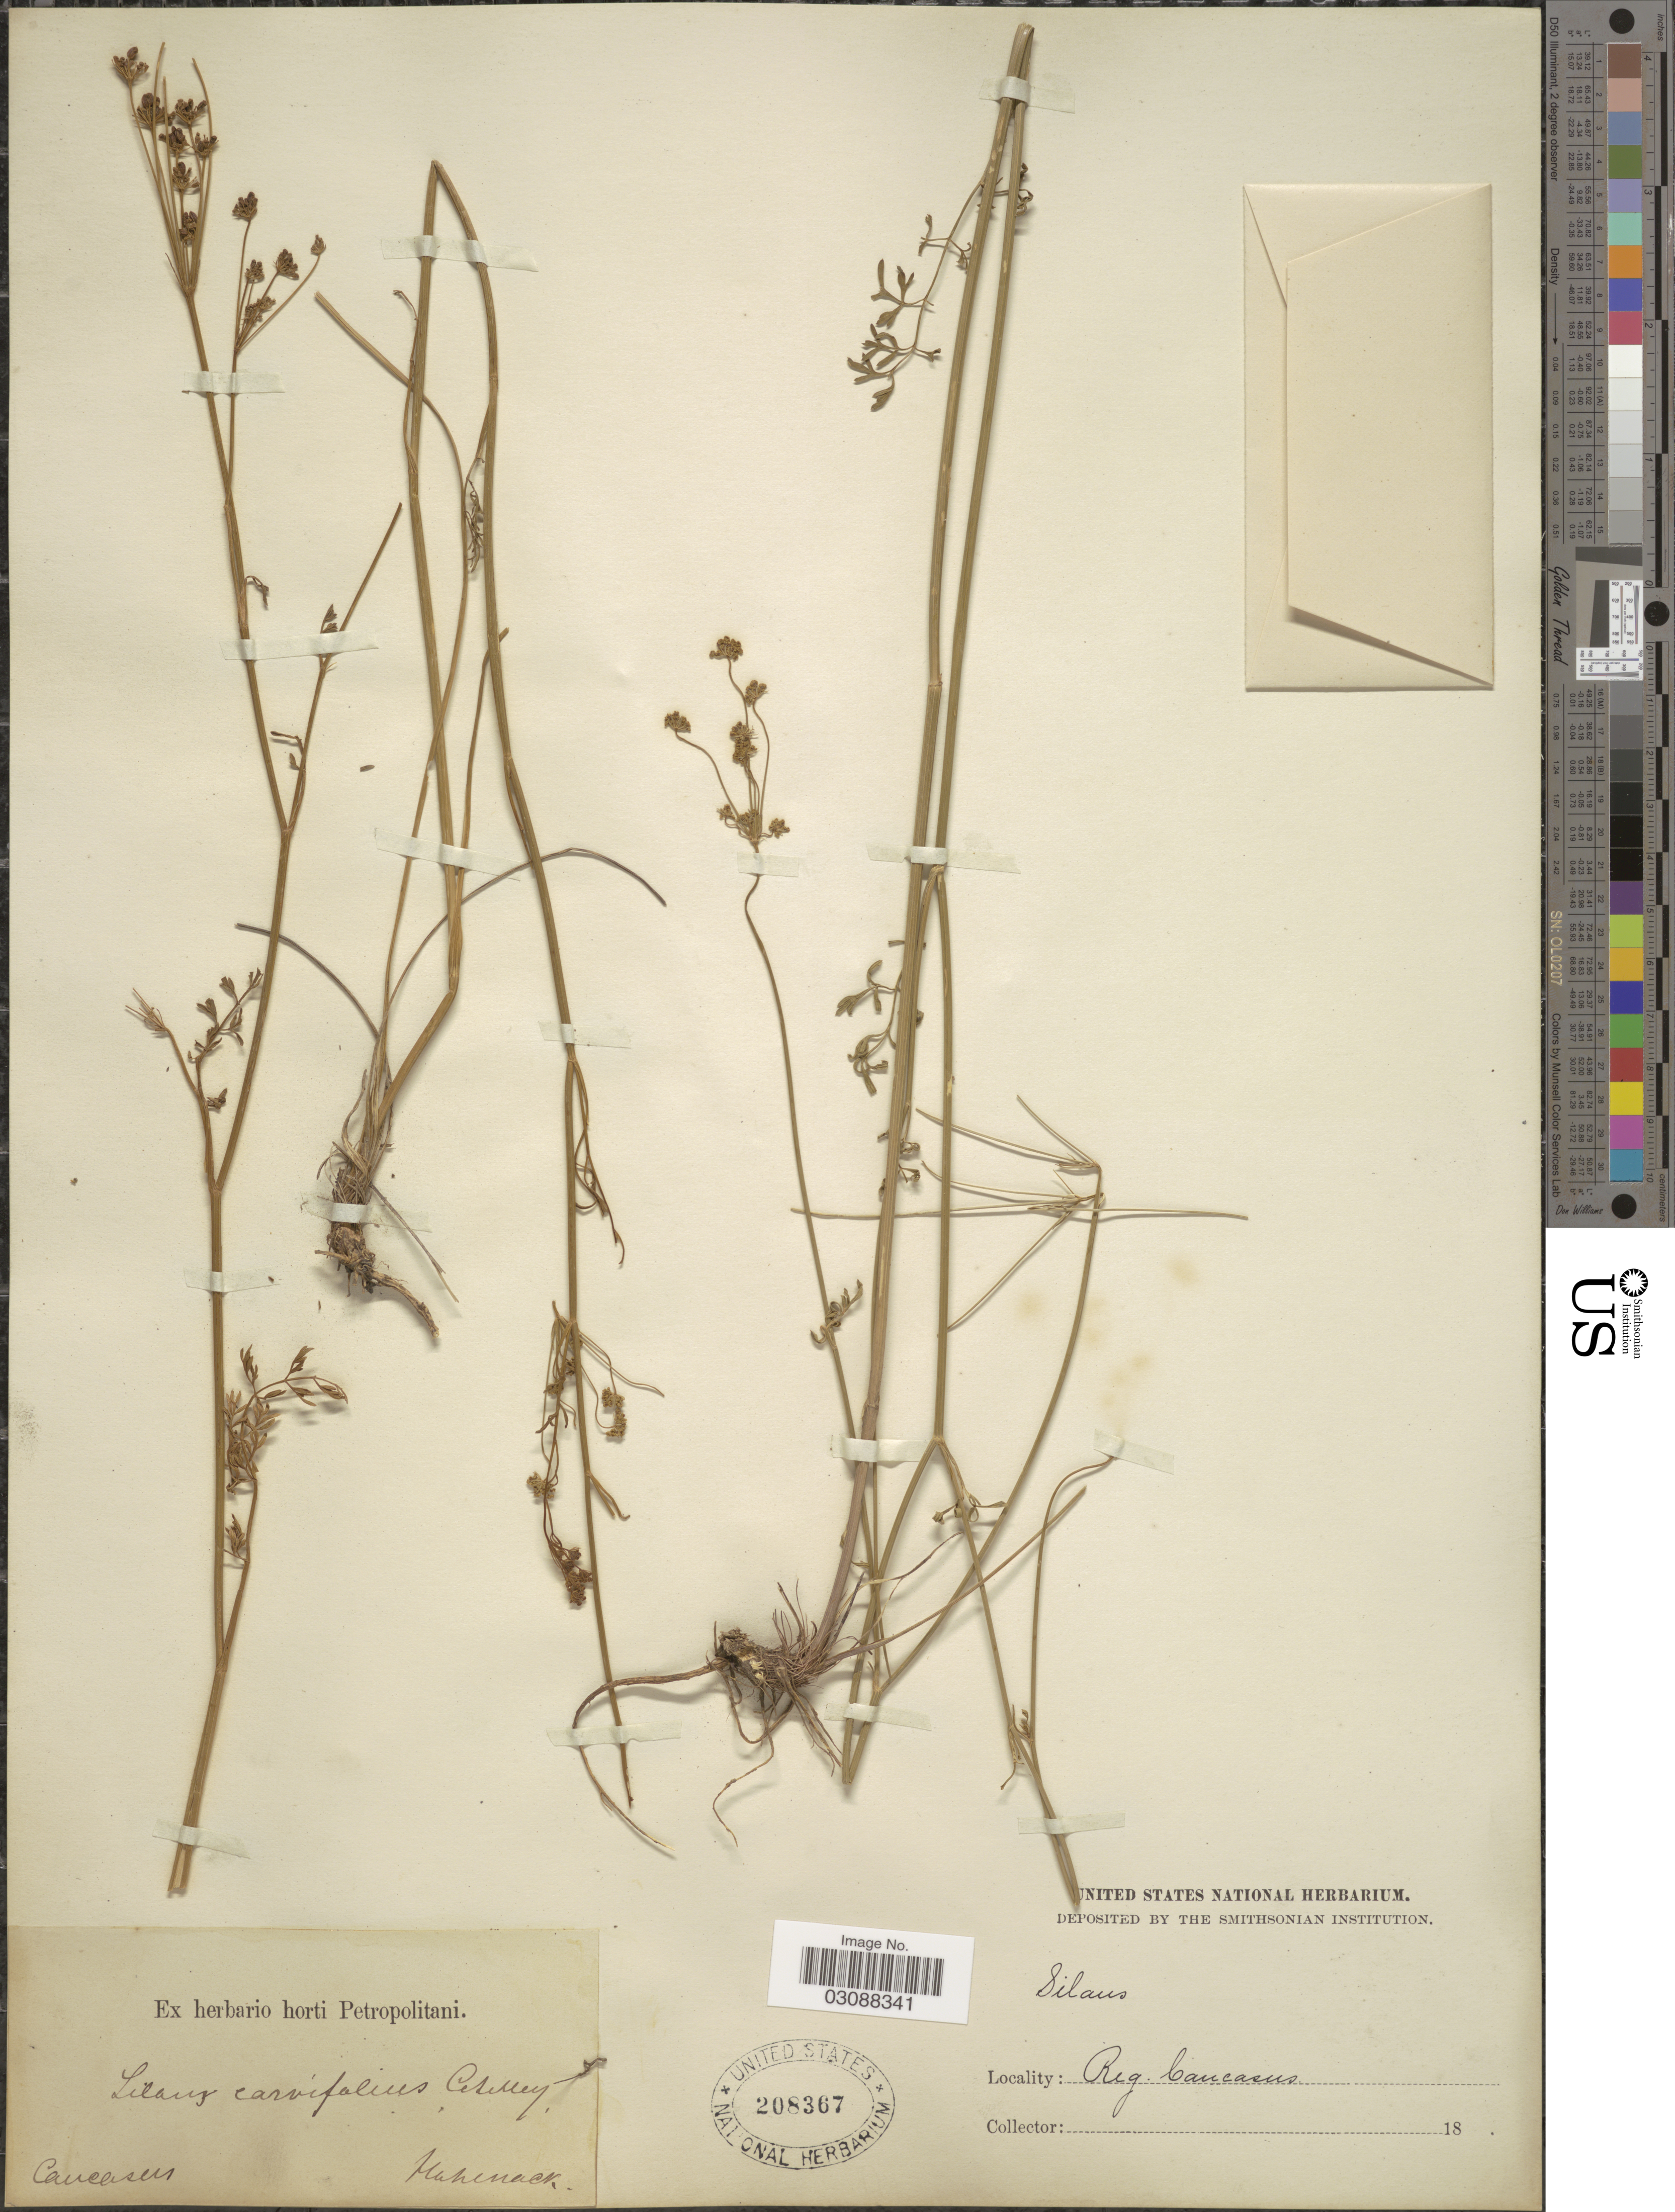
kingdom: Plantae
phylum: Tracheophyta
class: Magnoliopsida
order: Apiales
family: Apiaceae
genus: Silaus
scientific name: Silaus carvifolius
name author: C.A. Mey.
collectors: Hohenacker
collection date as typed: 18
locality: Reg. Caucasus.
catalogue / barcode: US 208367